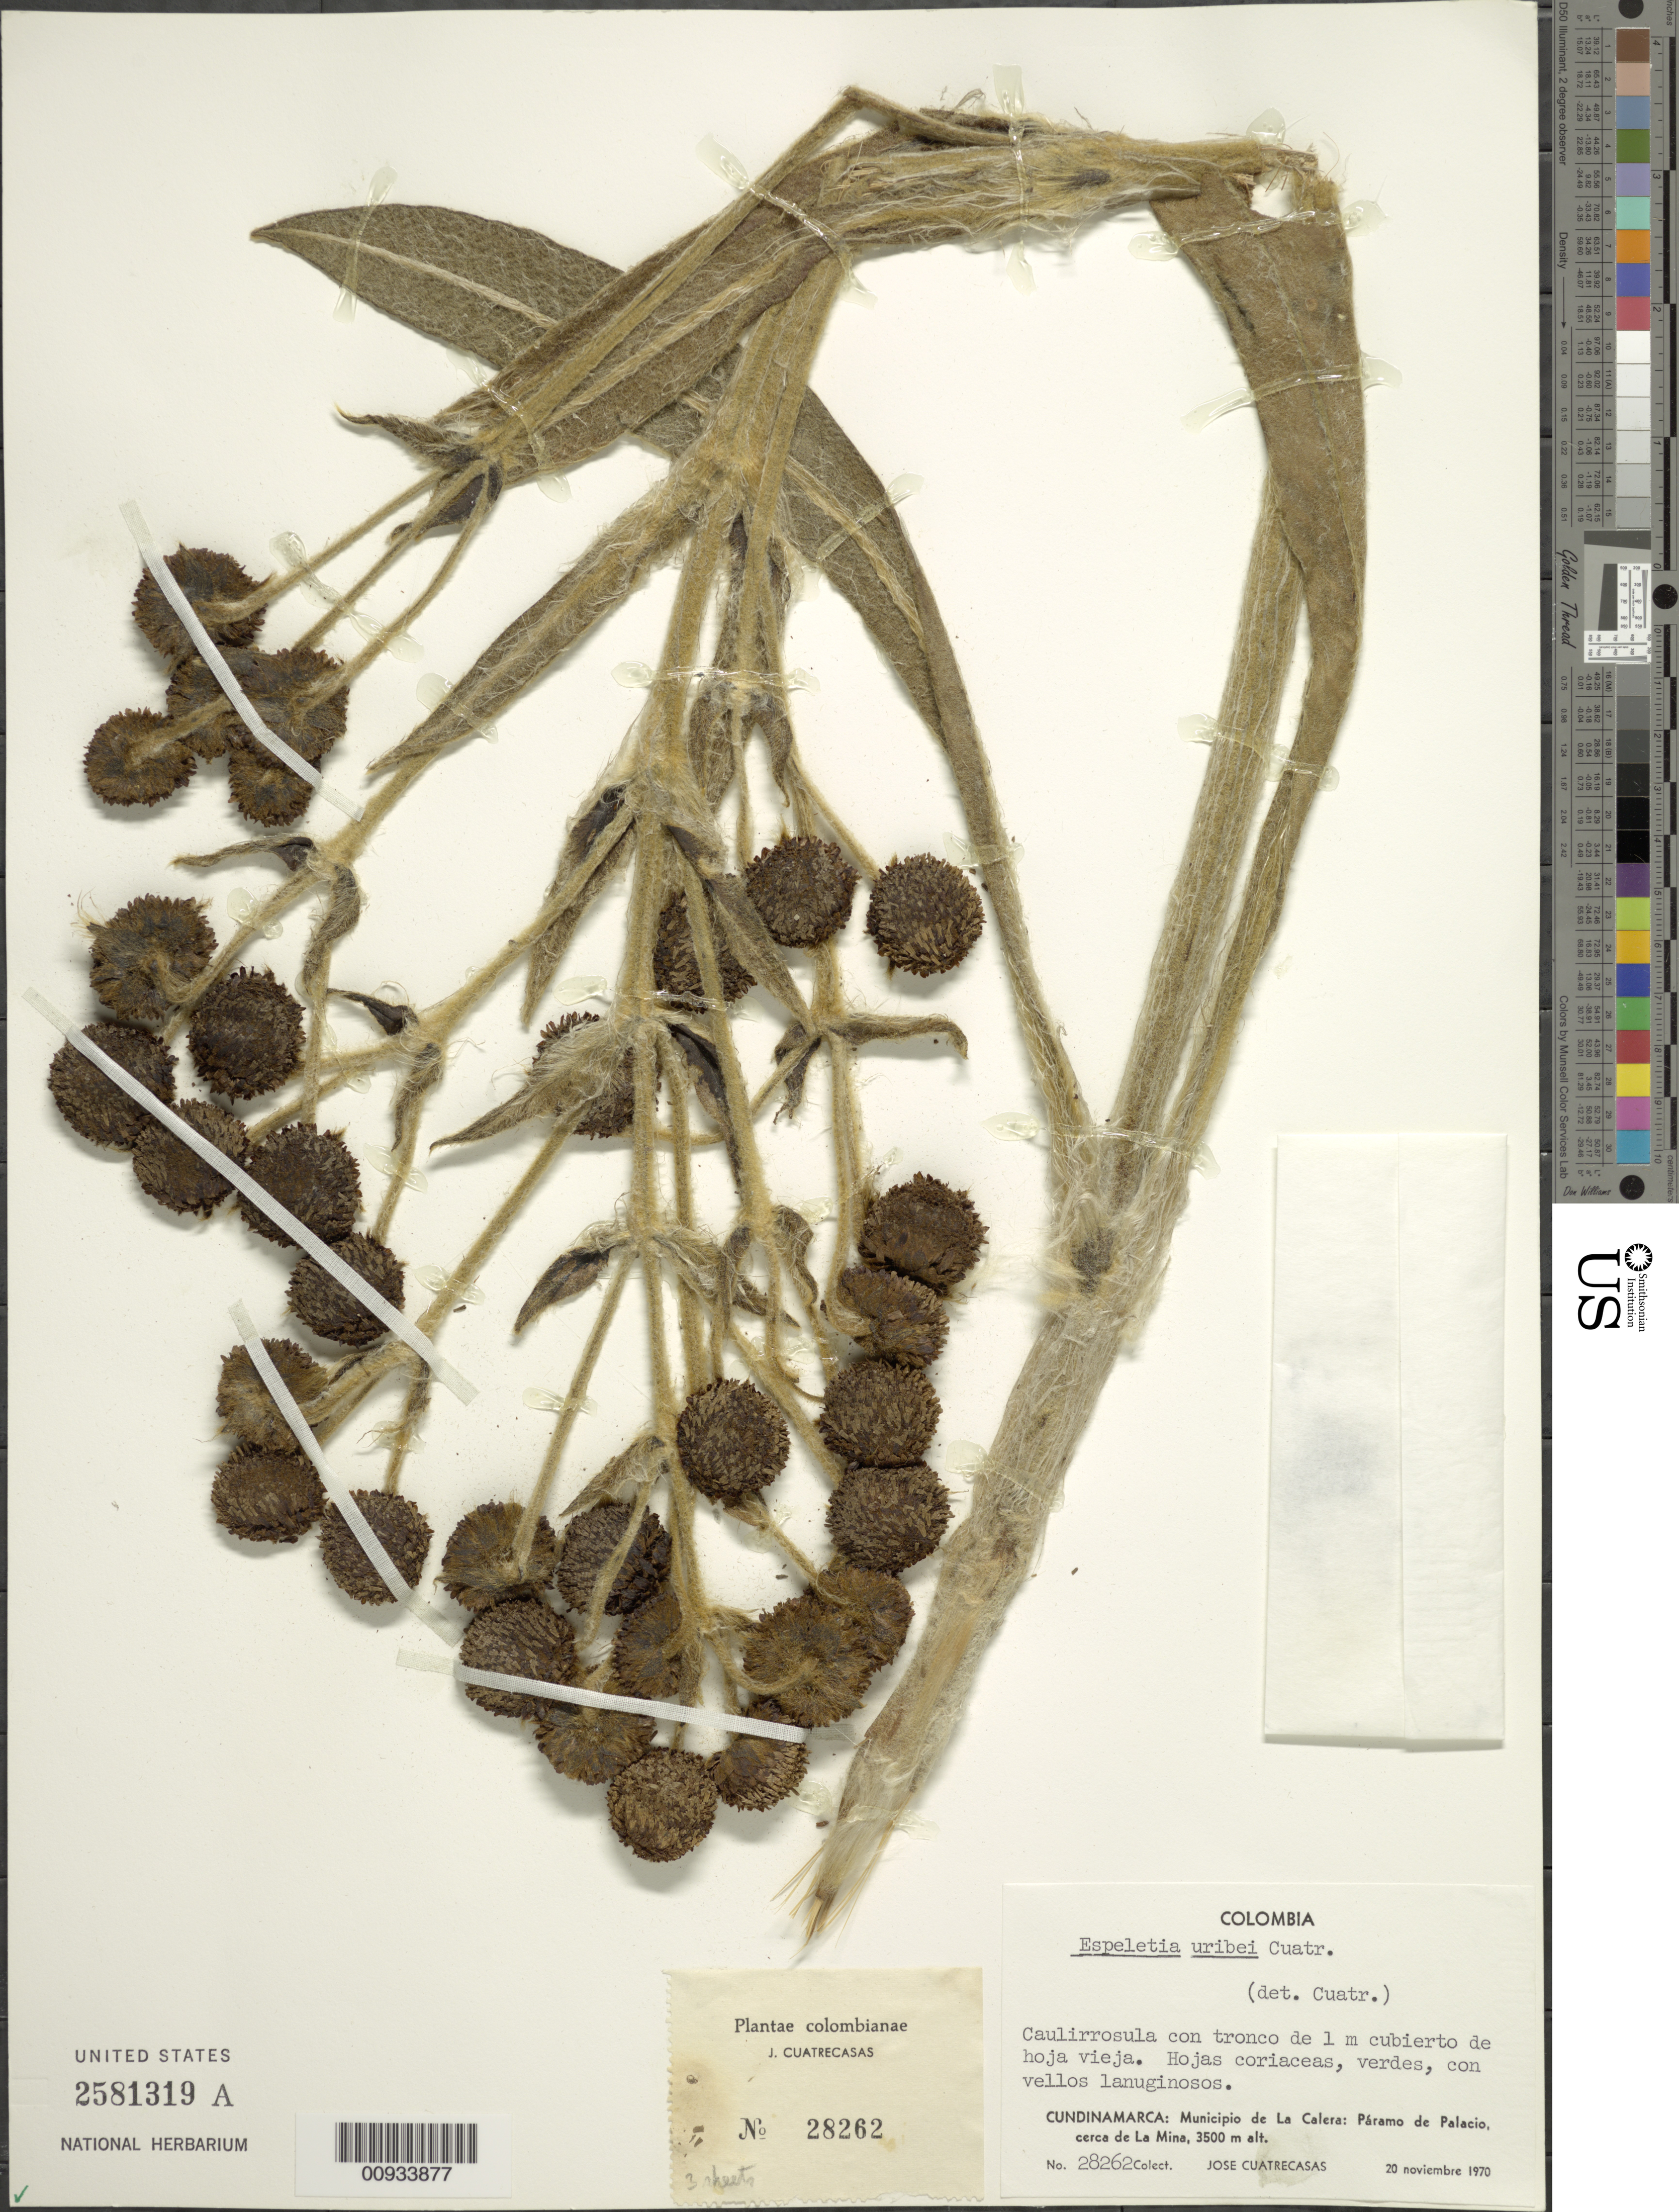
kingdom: Plantae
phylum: Tracheophyta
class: Magnoliopsida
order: Asterales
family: Asteraceae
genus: Espeletia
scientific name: Espeletia uribei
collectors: J. Cuatrecasas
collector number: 28262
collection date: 1970-11-20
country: Colombia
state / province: Cundinamarca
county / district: La Calera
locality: Páramo de Palacios. Cerca de la Mina.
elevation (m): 3500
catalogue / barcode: US 2581319A